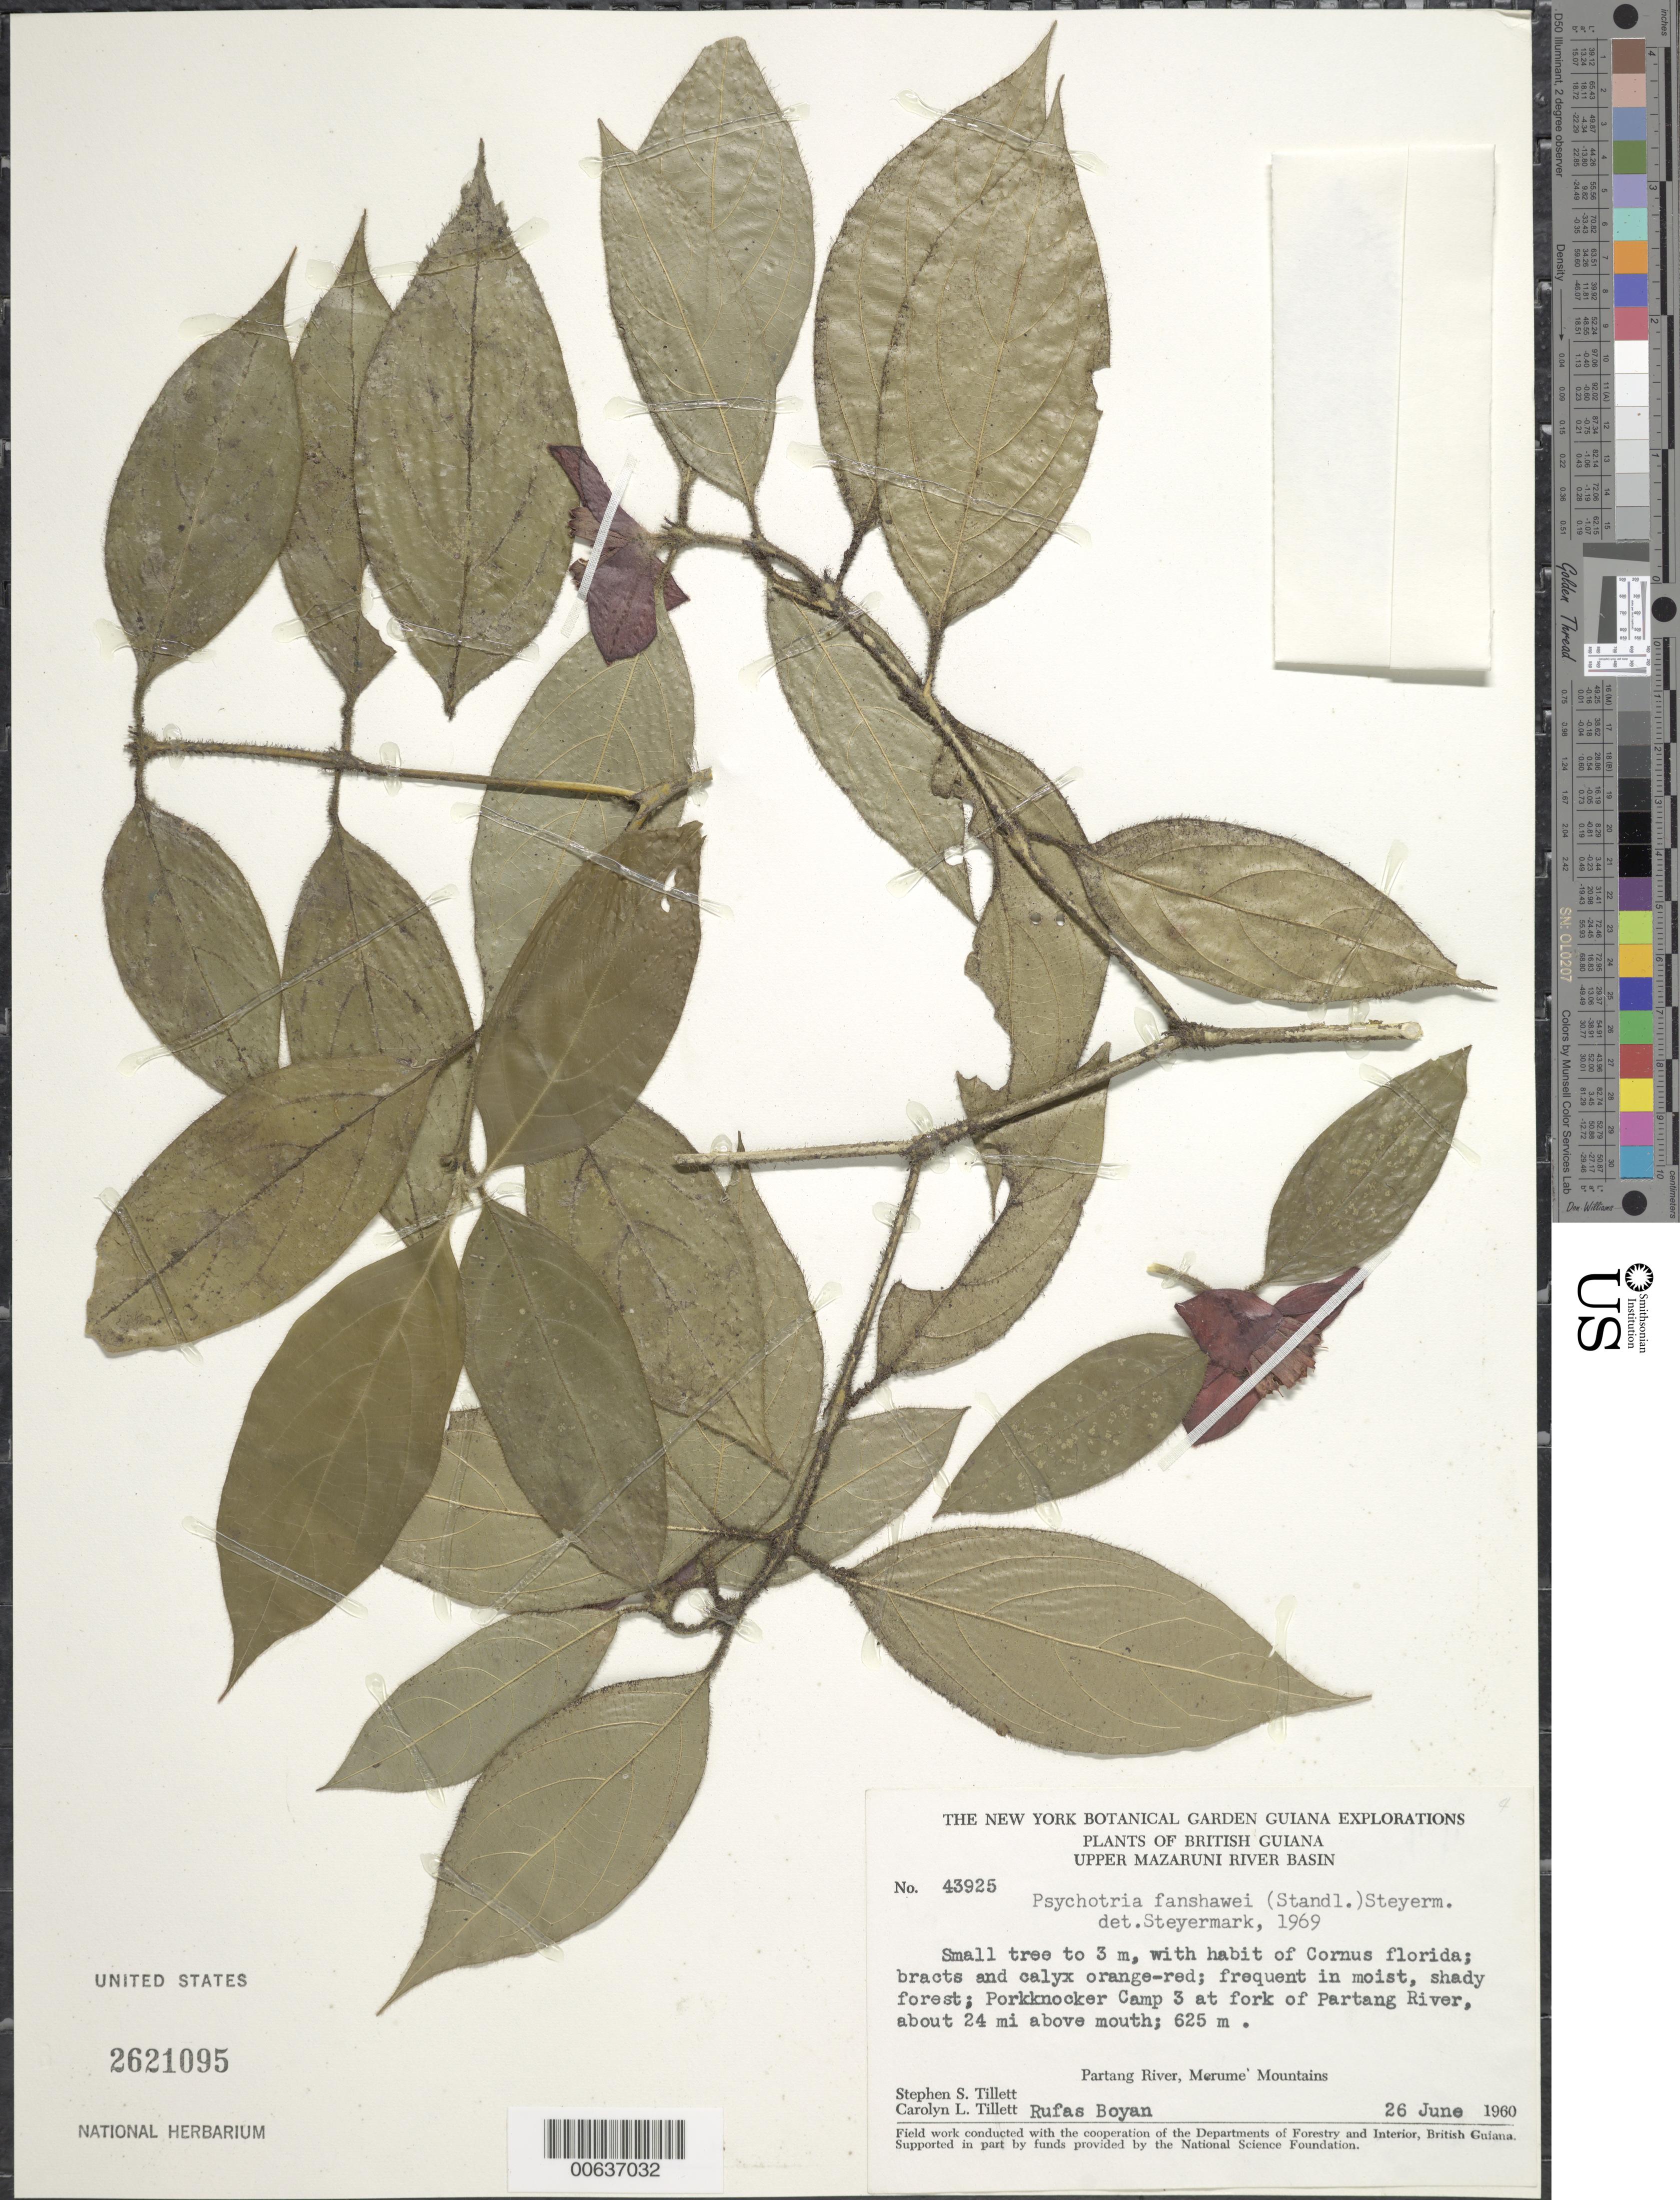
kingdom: Plantae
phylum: Tracheophyta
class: Magnoliopsida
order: Gentianales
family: Rubiaceae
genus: Palicourea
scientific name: Palicourea fanshawei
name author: (Standl.) Delprete & J.H. Kirkbr.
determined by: Kirkbride, Joseph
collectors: S. S. Tillett, C. L. Tillett & R. Boyan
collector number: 43925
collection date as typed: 26-Jun-60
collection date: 1960-06-26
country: Guyana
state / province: Cuyuni-Mazaruni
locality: Partang River, Porkknocker Camp 3, at fork of river, 24 mi. from mouth of river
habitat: Moist, shady forest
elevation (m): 625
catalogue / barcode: US 2621095